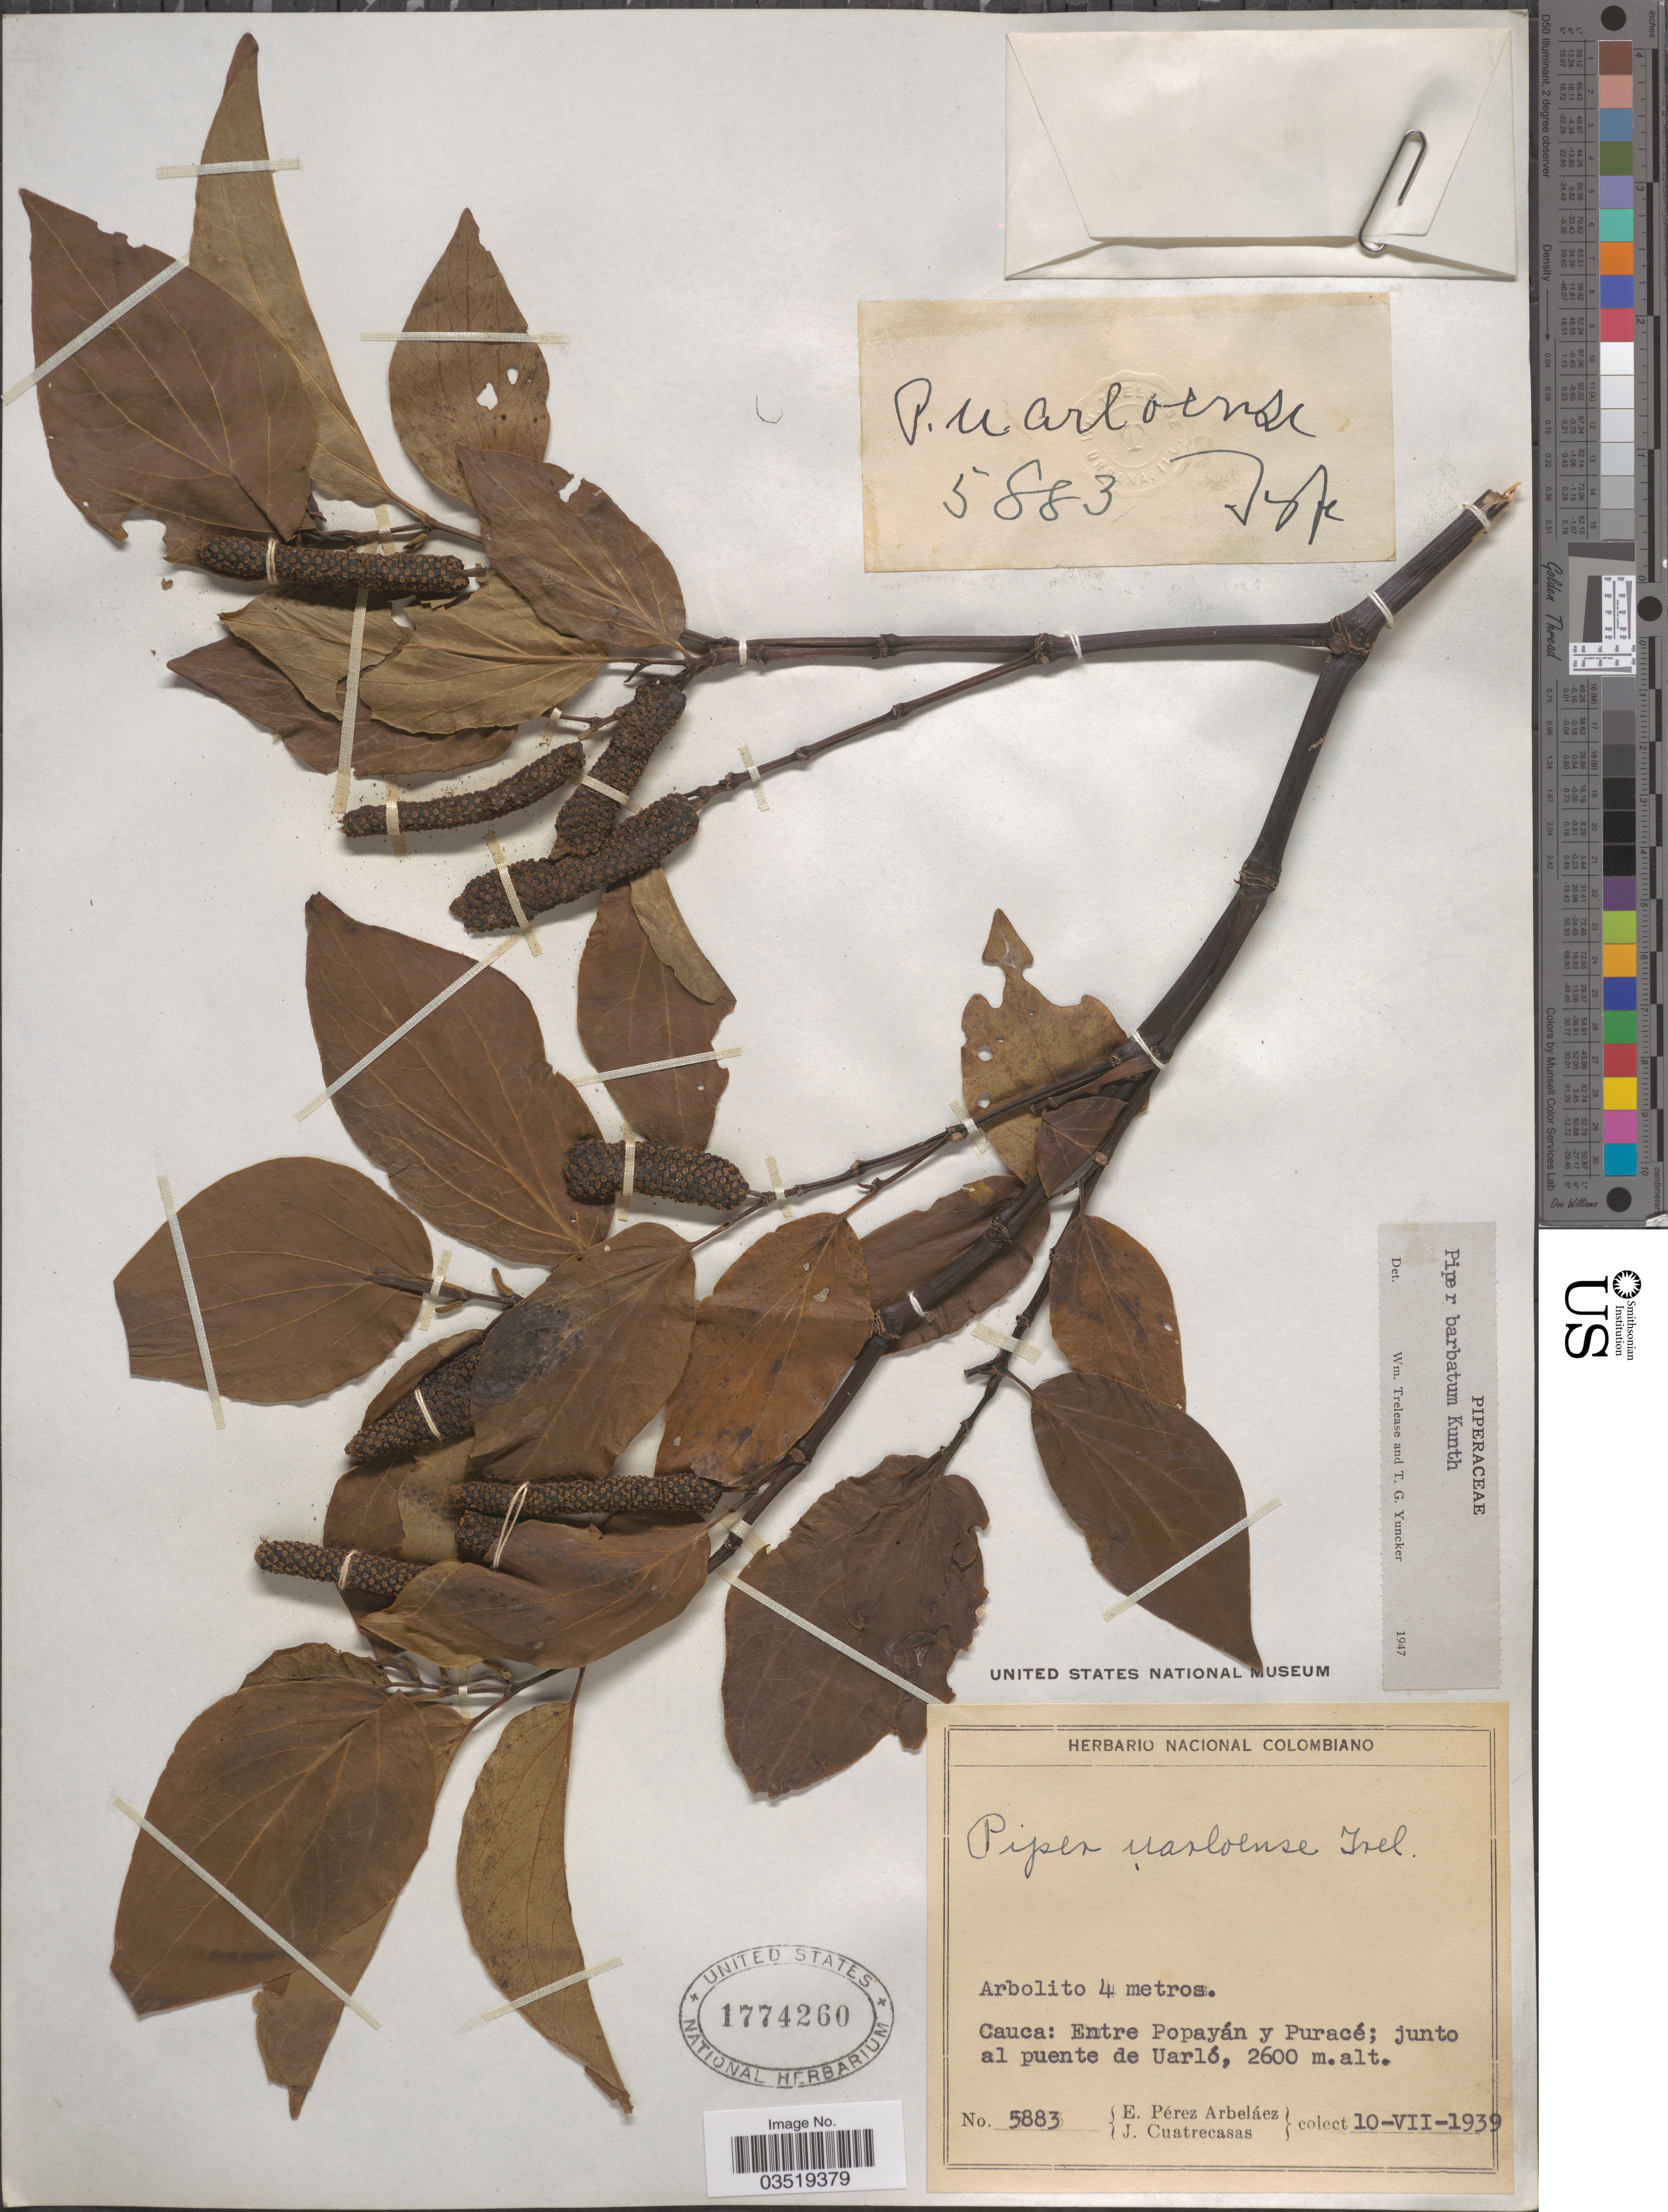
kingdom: Plantae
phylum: Tracheophyta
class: Magnoliopsida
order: Piperales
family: Piperaceae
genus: Piper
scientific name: Piper barbatum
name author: C. DC.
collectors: J. Cuatrecasas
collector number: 5883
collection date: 1939-07-10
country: Colombia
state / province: Cauca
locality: Entre Popayán y Puracé; junto al puente de Uarló.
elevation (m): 2600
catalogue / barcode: US 1774260